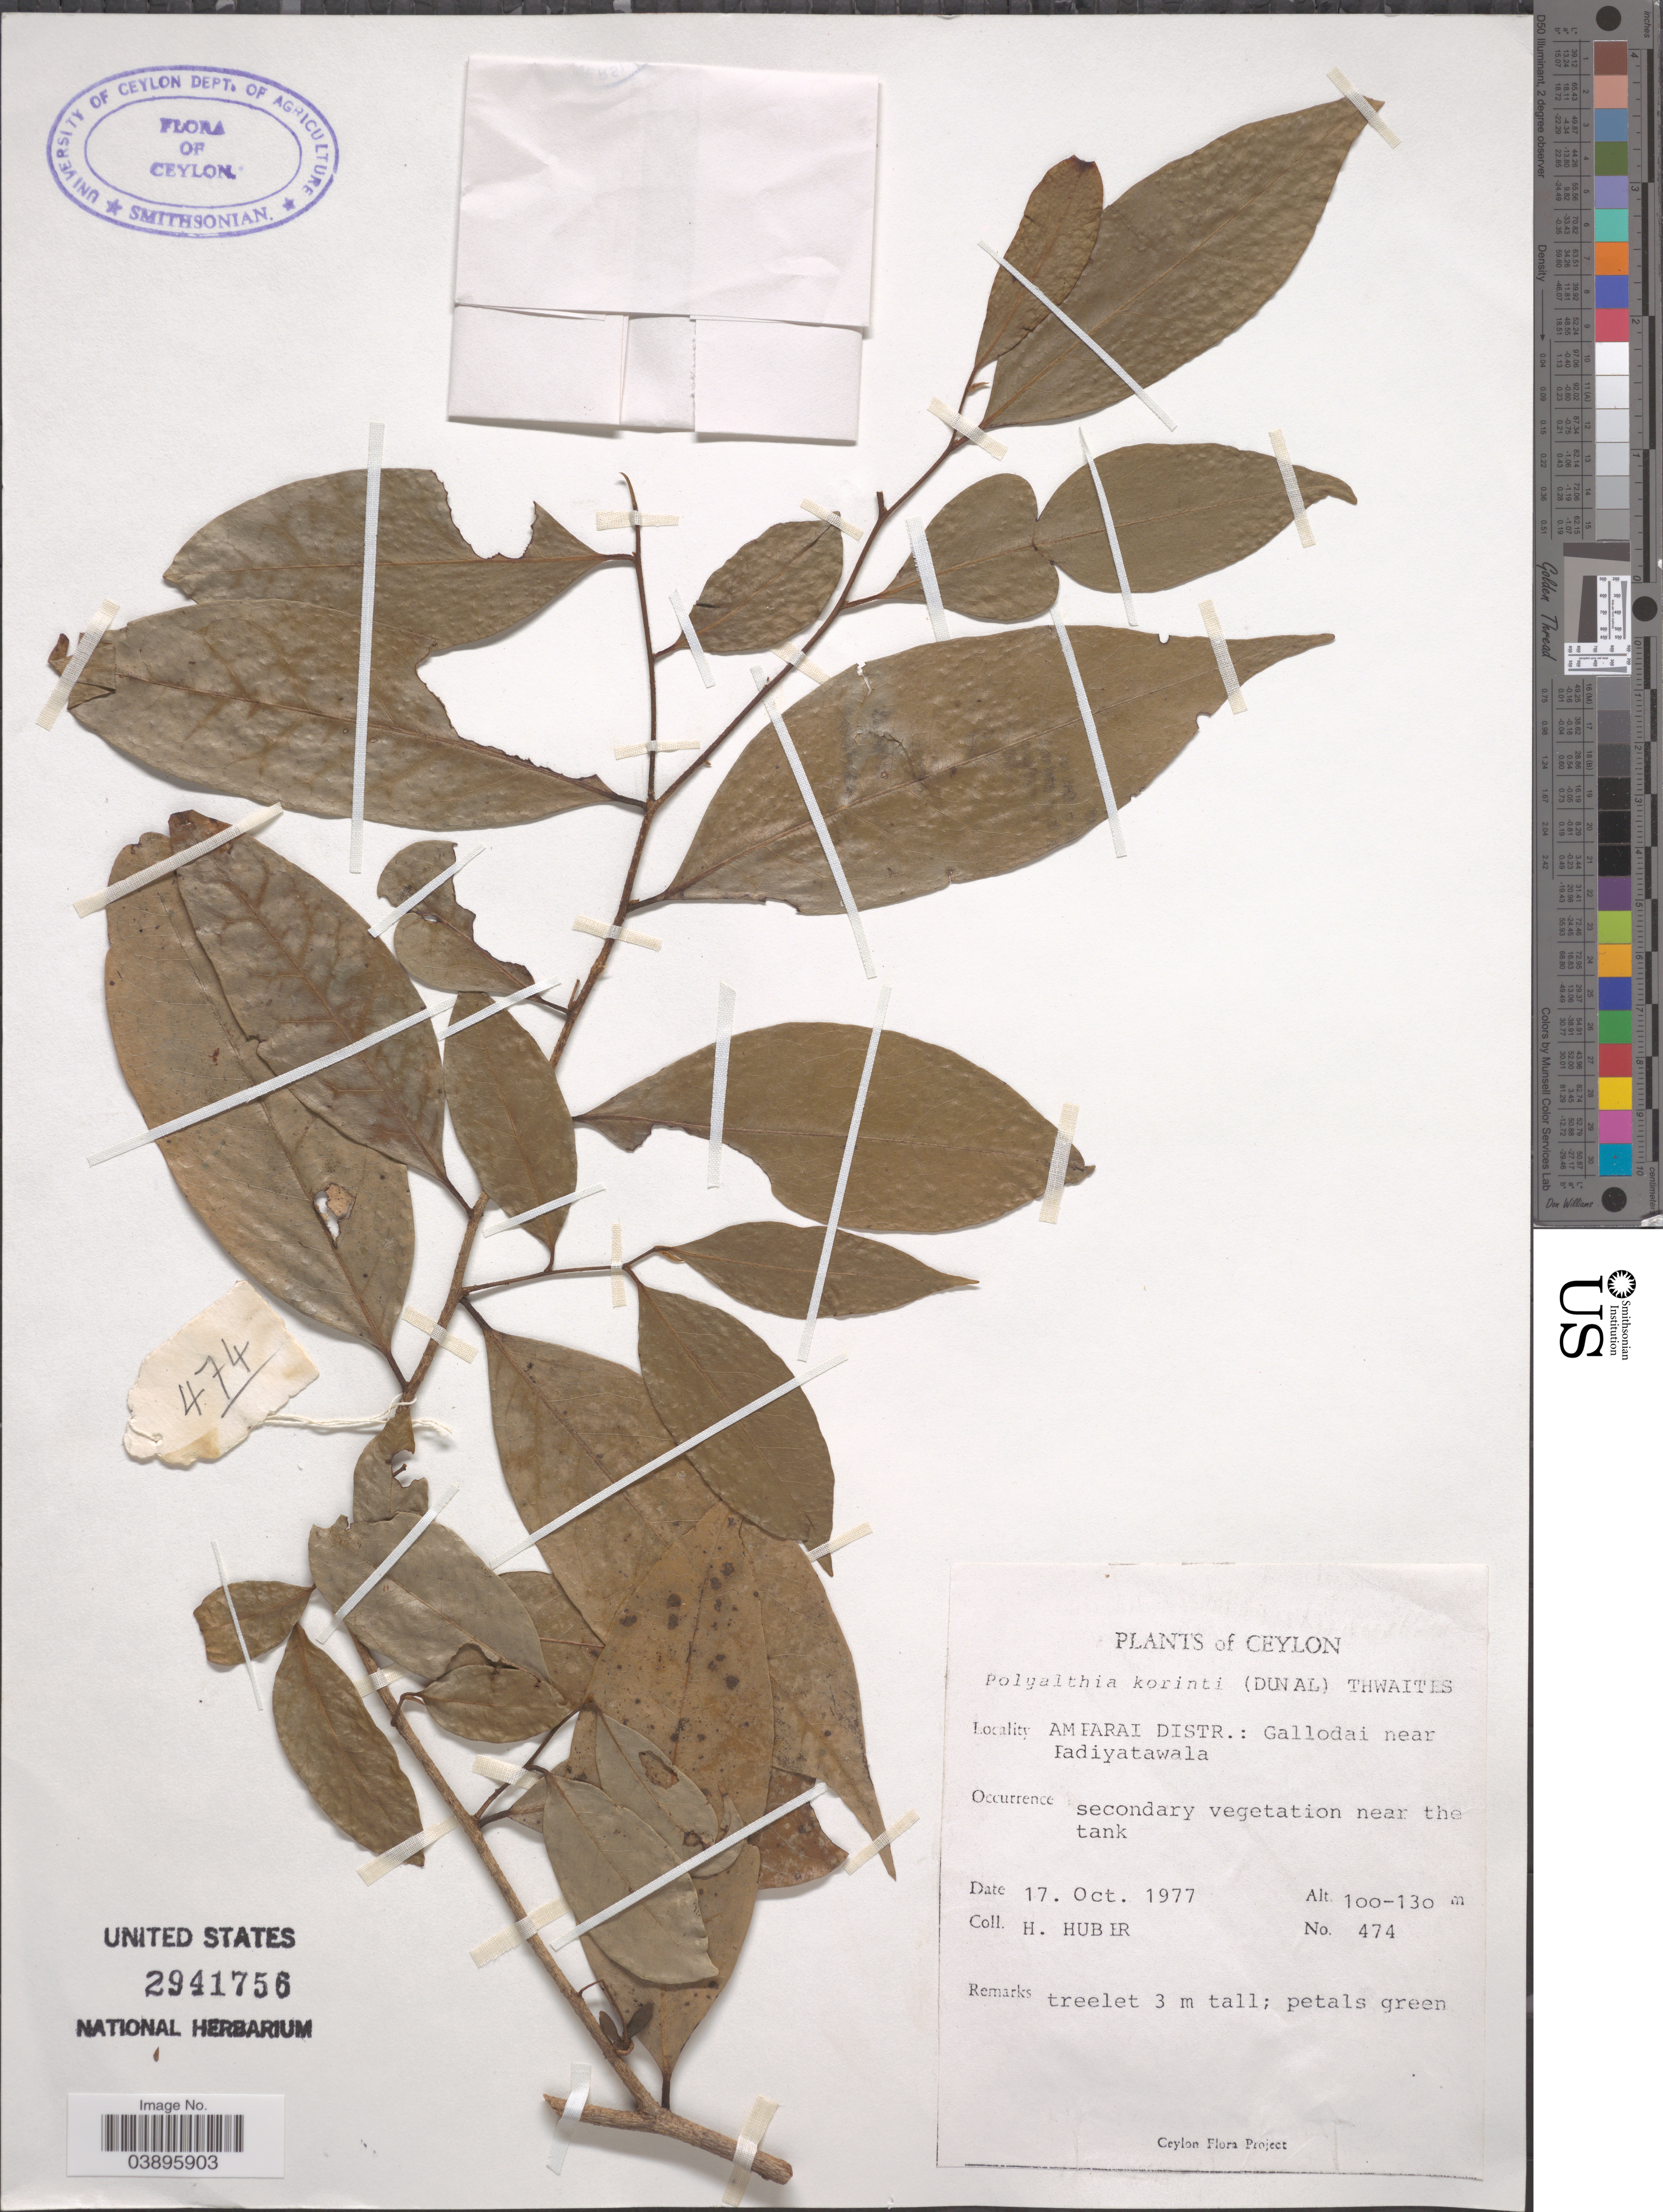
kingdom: Plantae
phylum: Tracheophyta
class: Magnoliopsida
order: Magnoliales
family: Annonaceae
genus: Polyalthia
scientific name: Polyalthia korinti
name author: (Dunal) Thwaites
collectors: H. Huber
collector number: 474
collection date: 1977-10-17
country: Sri Lanka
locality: Ceylon. Amparai Distr.: Gallodai near Padiyatawala. Near the tank.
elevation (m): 100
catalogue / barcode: US 2941756